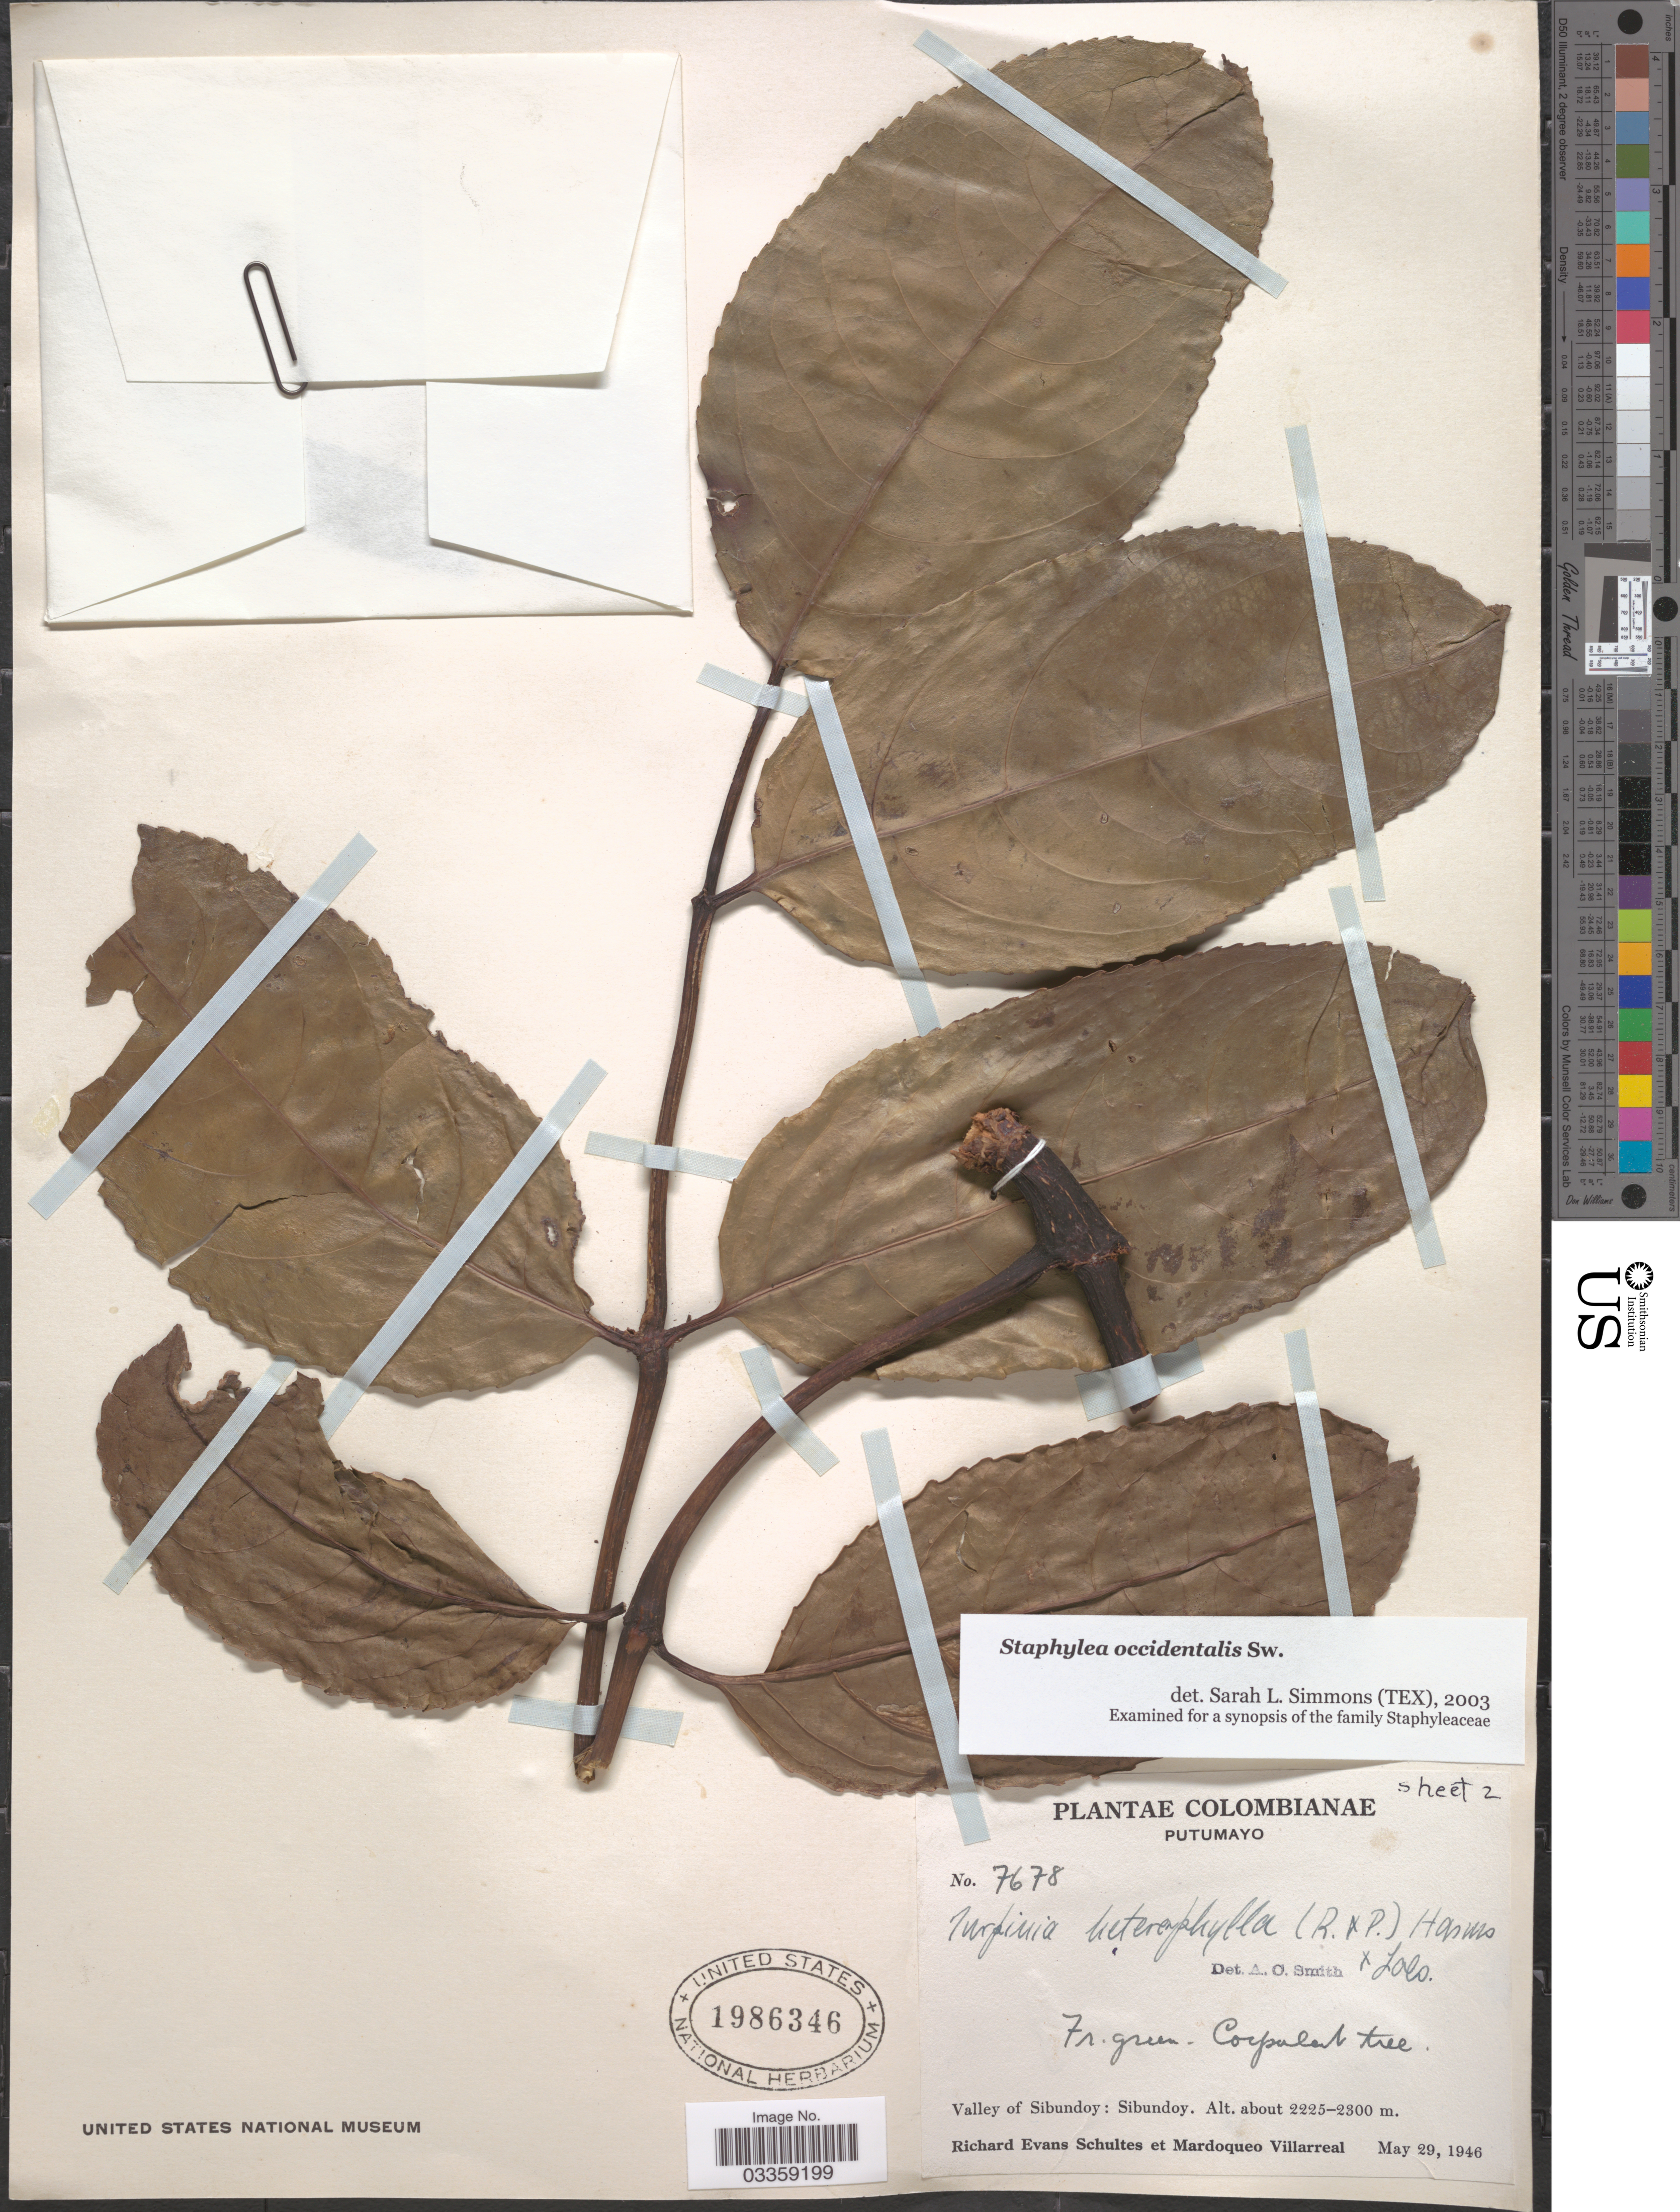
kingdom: Plantae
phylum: Tracheophyta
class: Magnoliopsida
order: Crossosomatales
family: Staphyleaceae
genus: Turpinia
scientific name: Turpinia occidentalis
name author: (Sw.) G. Don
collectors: R. E. Schultes & M. Villarreal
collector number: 7678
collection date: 1946-05-29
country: Colombia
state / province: Putumayo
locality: Valley of Sibundoy: Sibundoy.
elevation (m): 2225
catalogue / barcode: US 1986346